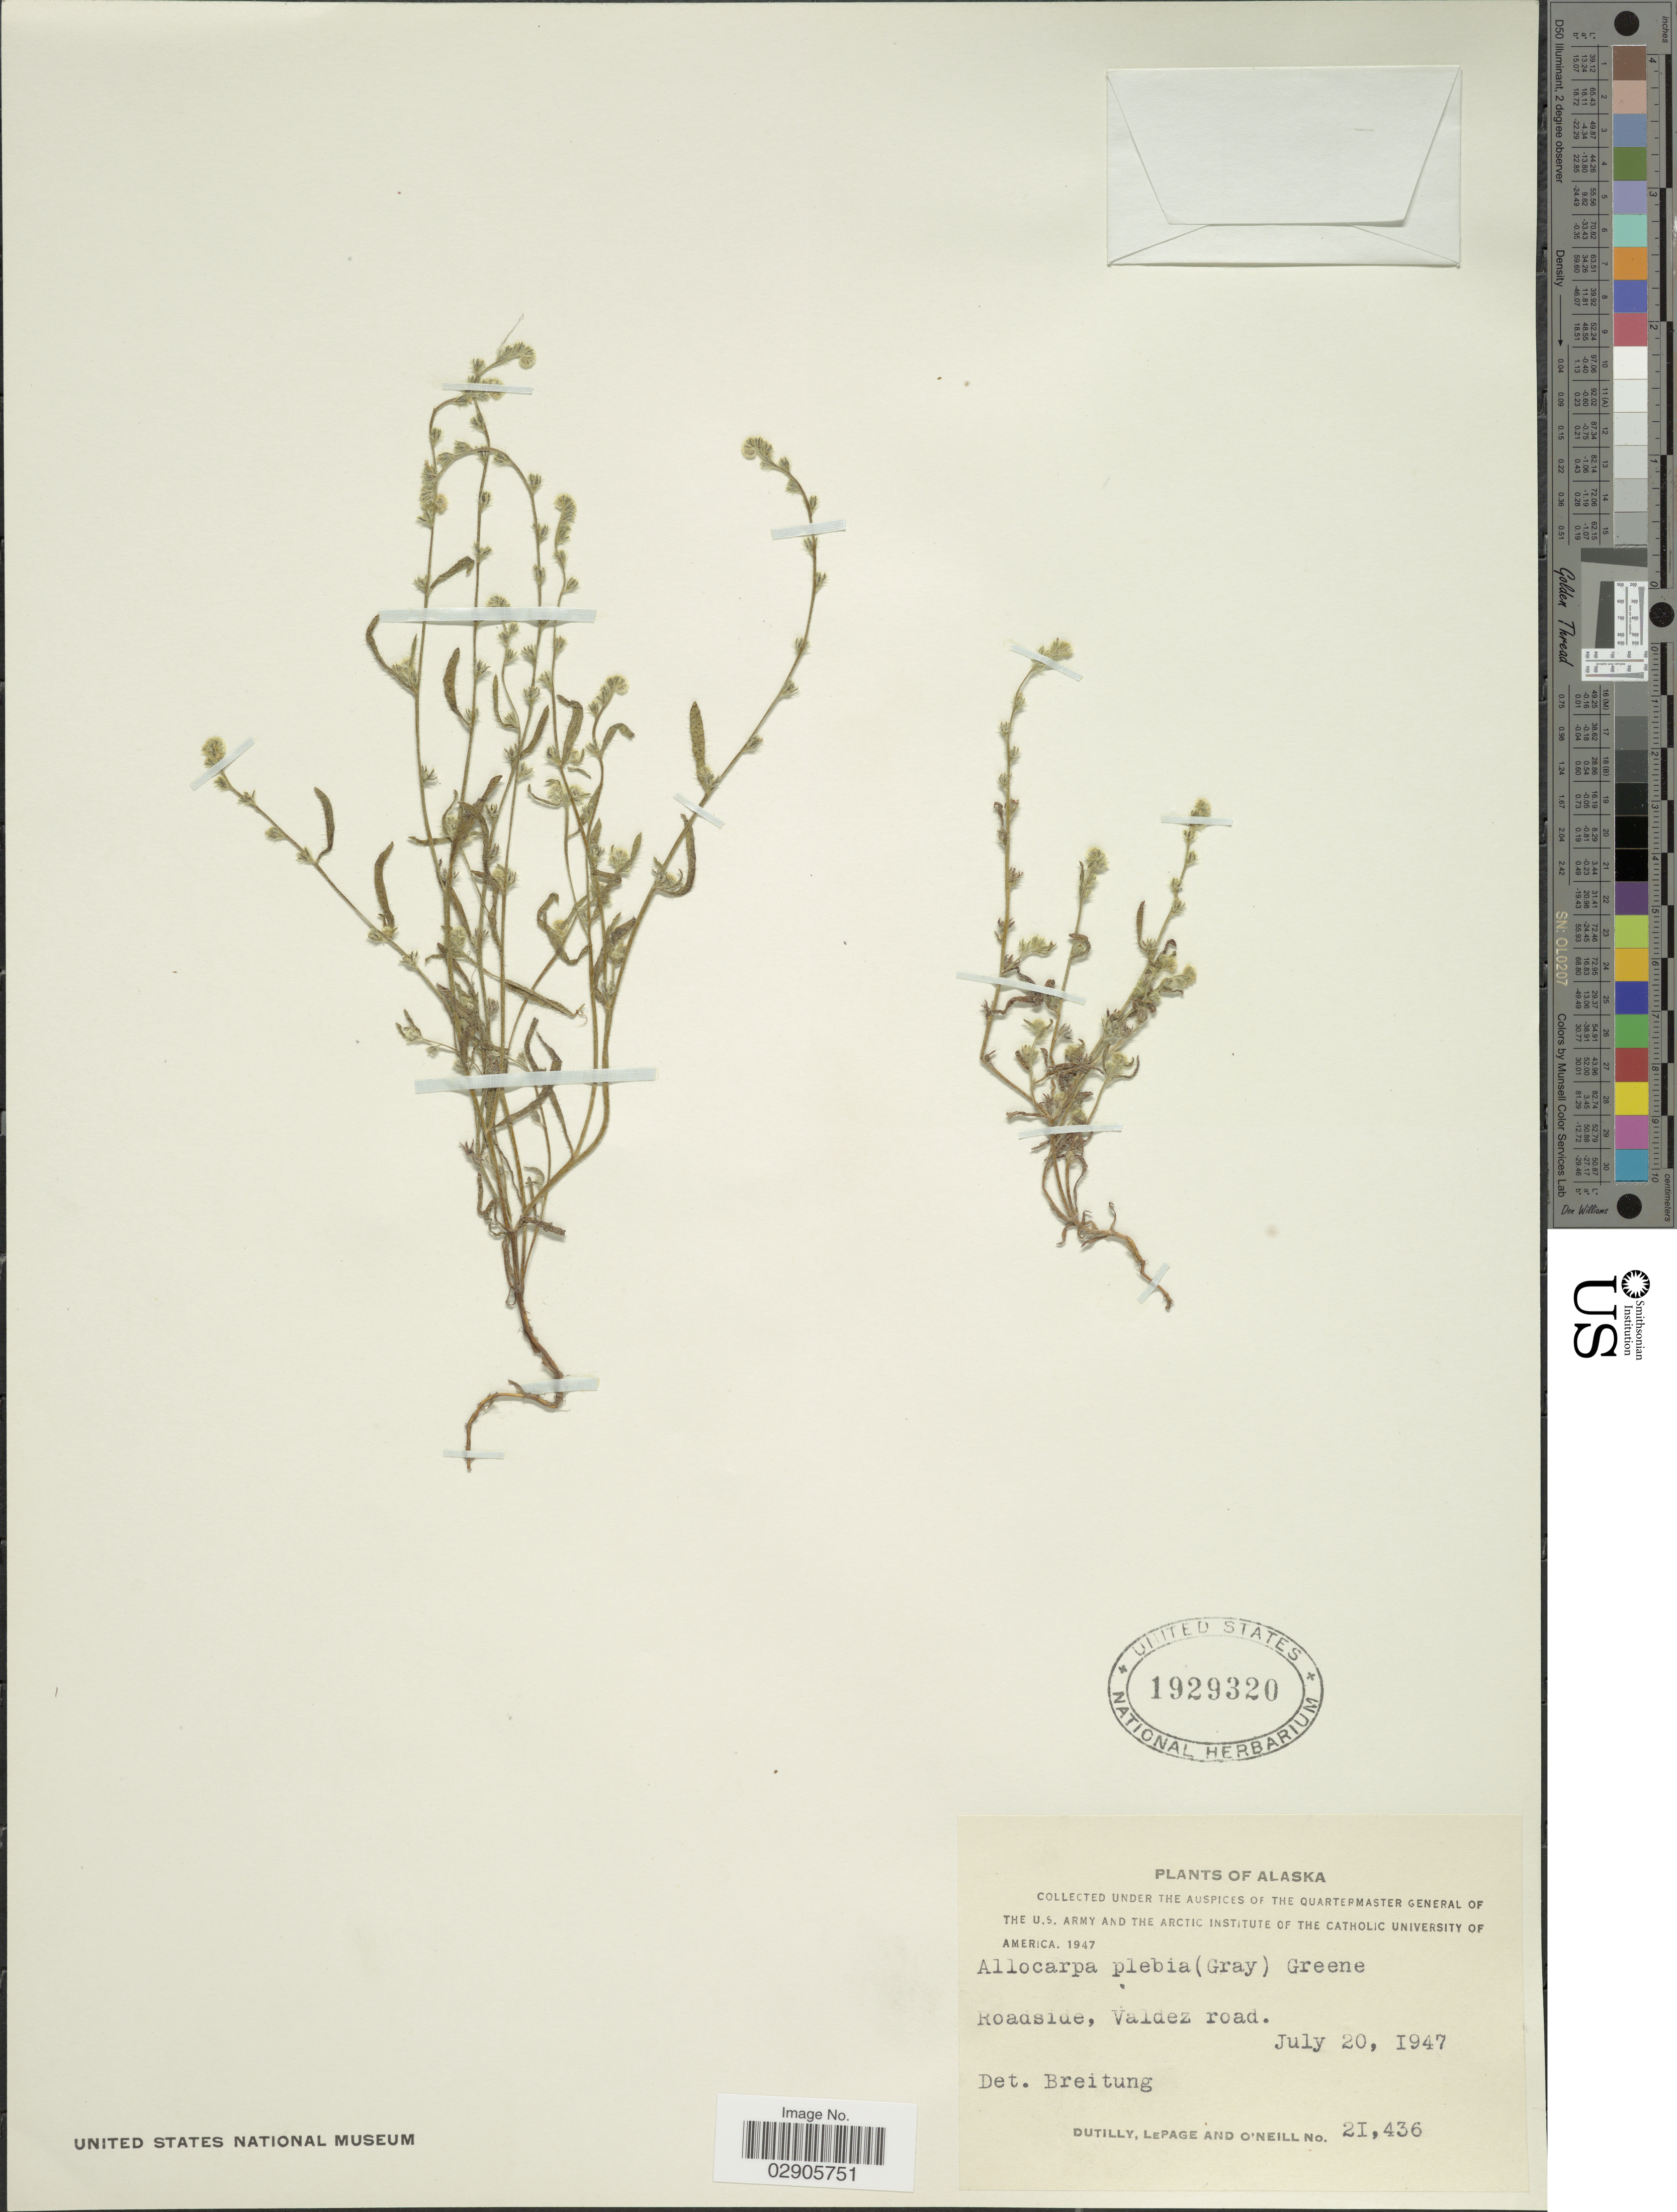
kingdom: Plantae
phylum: Tracheophyta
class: Magnoliopsida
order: Boraginales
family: Boraginaceae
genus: Plagiobothrys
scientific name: Plagiobothrys orientalis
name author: I.M. Johnst.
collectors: -. Dutilly, -. LePage & -. O'Neill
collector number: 21436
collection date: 1947-07-20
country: United States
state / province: Alaska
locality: Under the auspices of the Quartermaster General of the U.S. Army and the Arctic Institute of the Catholic University of America. Roadside, Valdez road.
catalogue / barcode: US 1929320